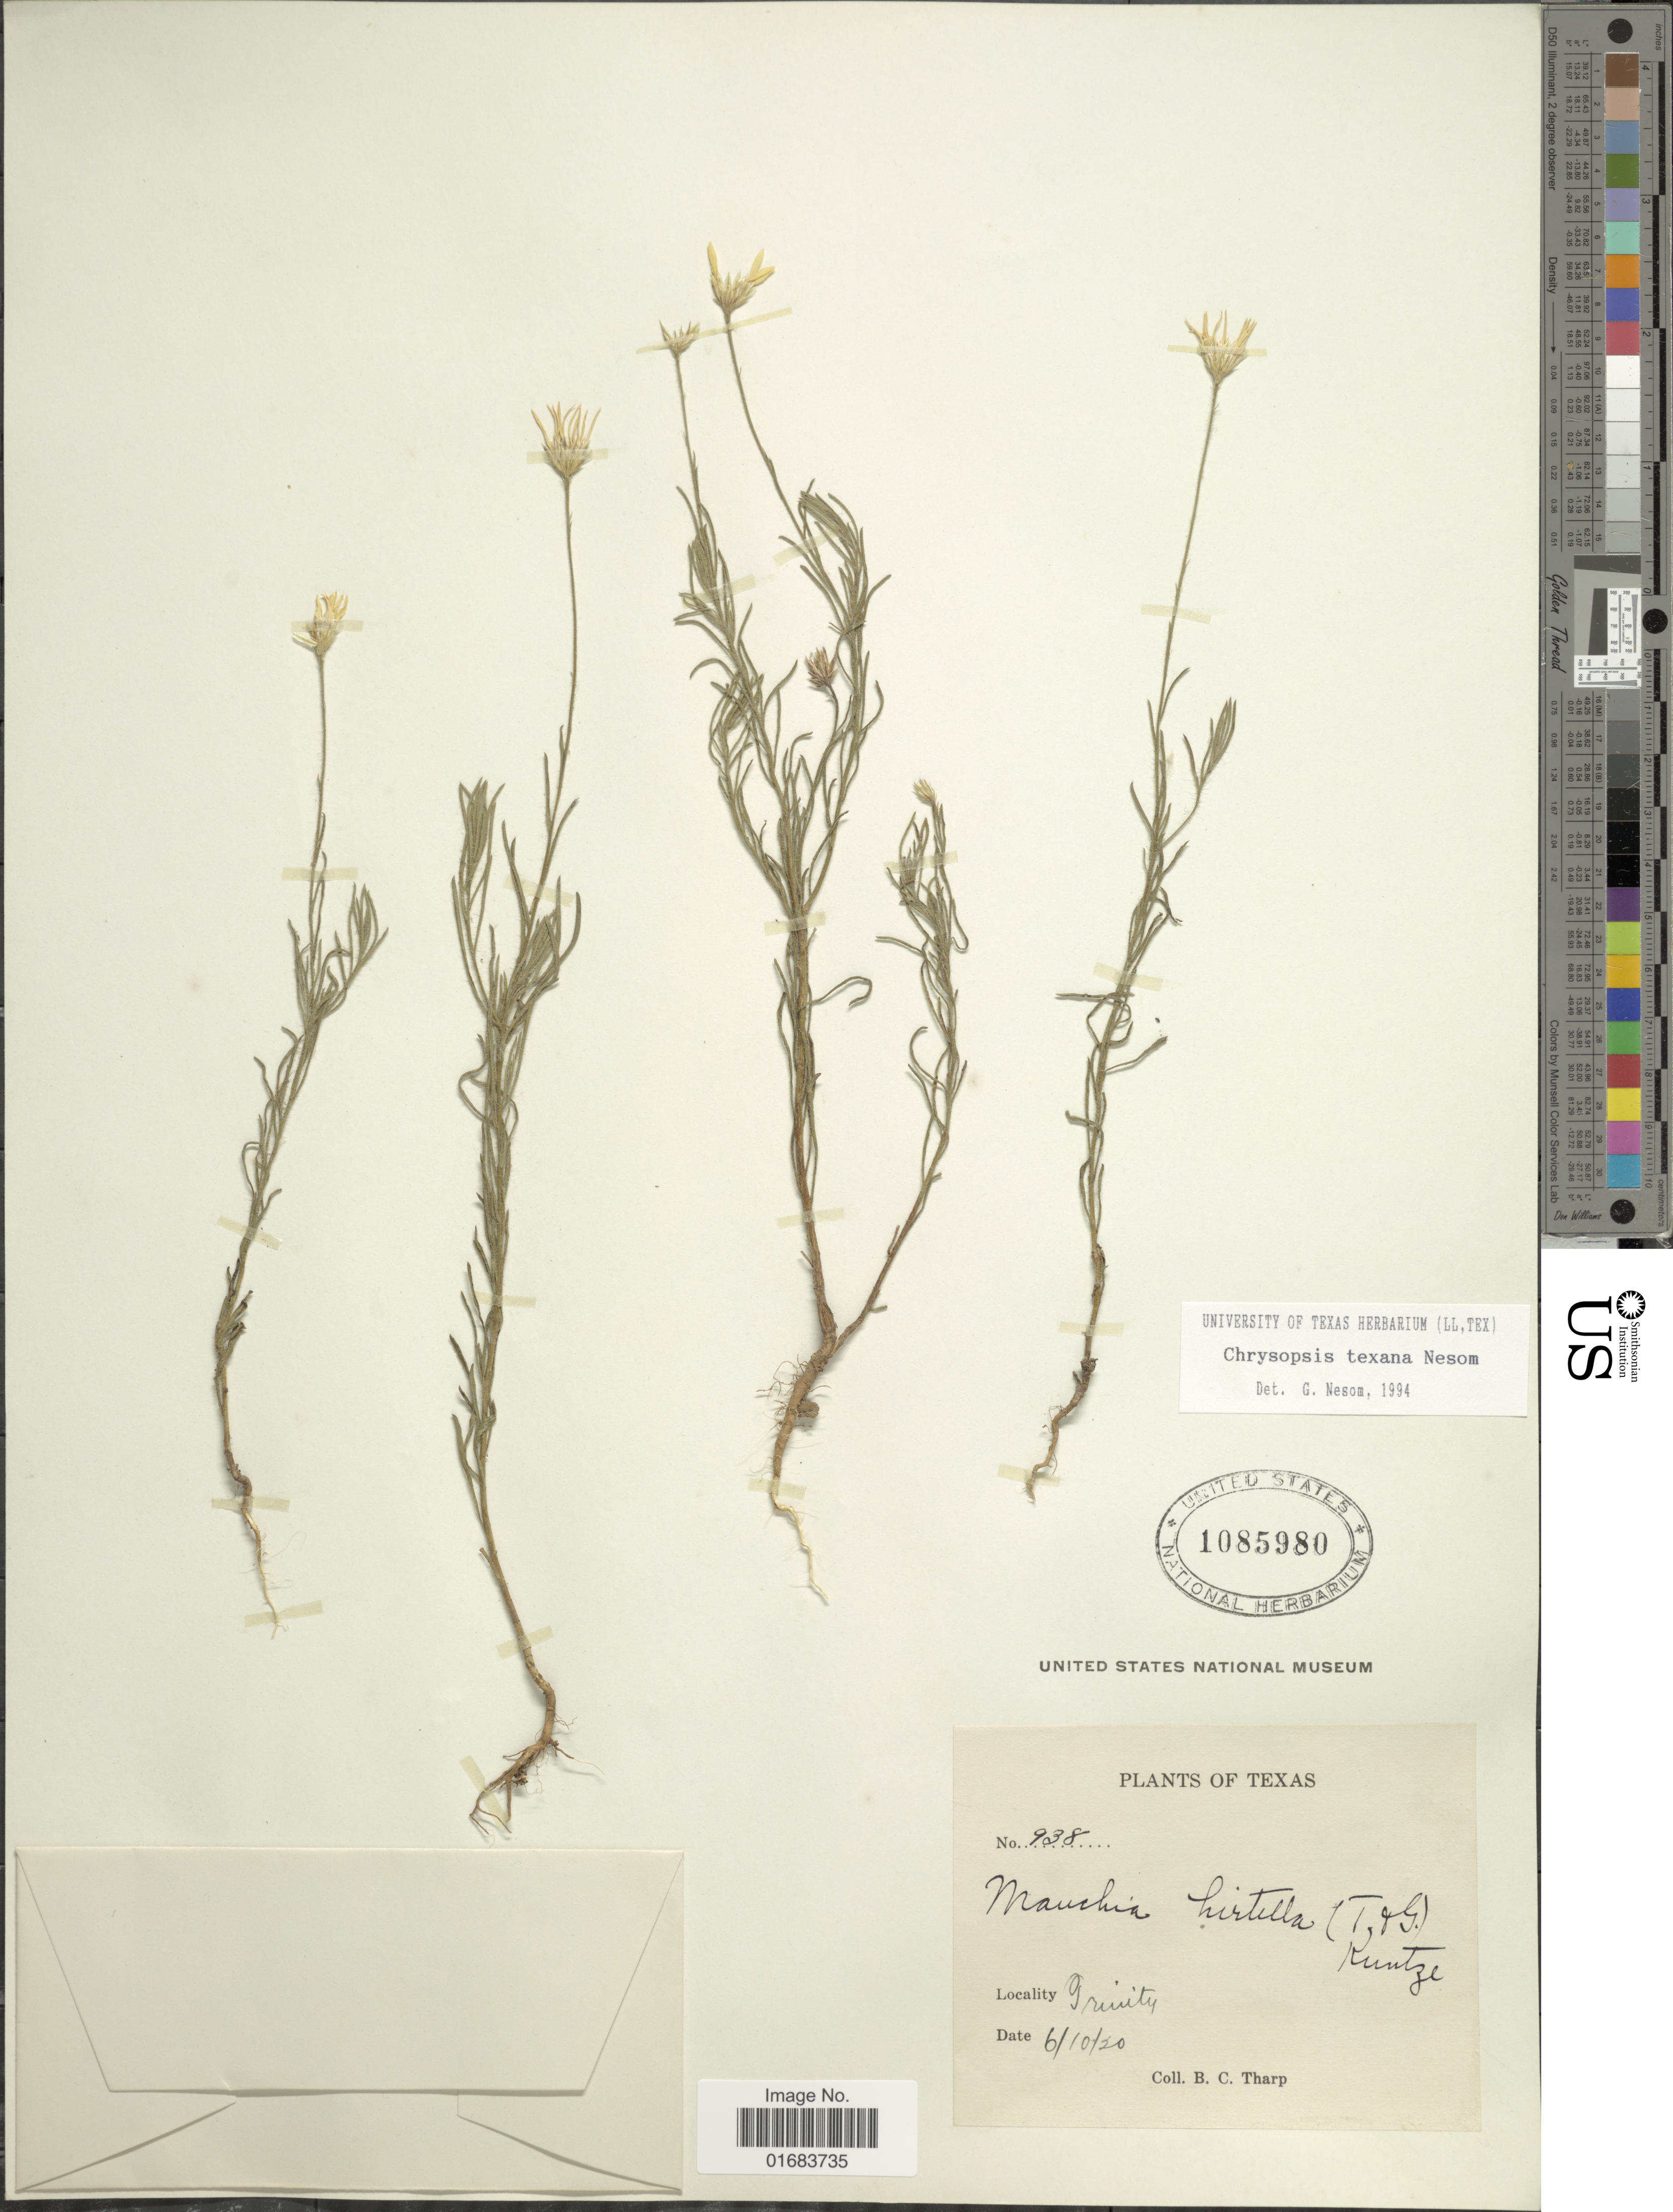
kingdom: Plantae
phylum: Tracheophyta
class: Magnoliopsida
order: Asterales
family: Asteraceae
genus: Chrysopsis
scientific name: Chrysopsis texana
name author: G.L. Nesom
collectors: B. C. Tharp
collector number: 938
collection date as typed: Transcribed d/m/y: 10/6/20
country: United States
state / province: Texas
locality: Trinity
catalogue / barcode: US 1085980